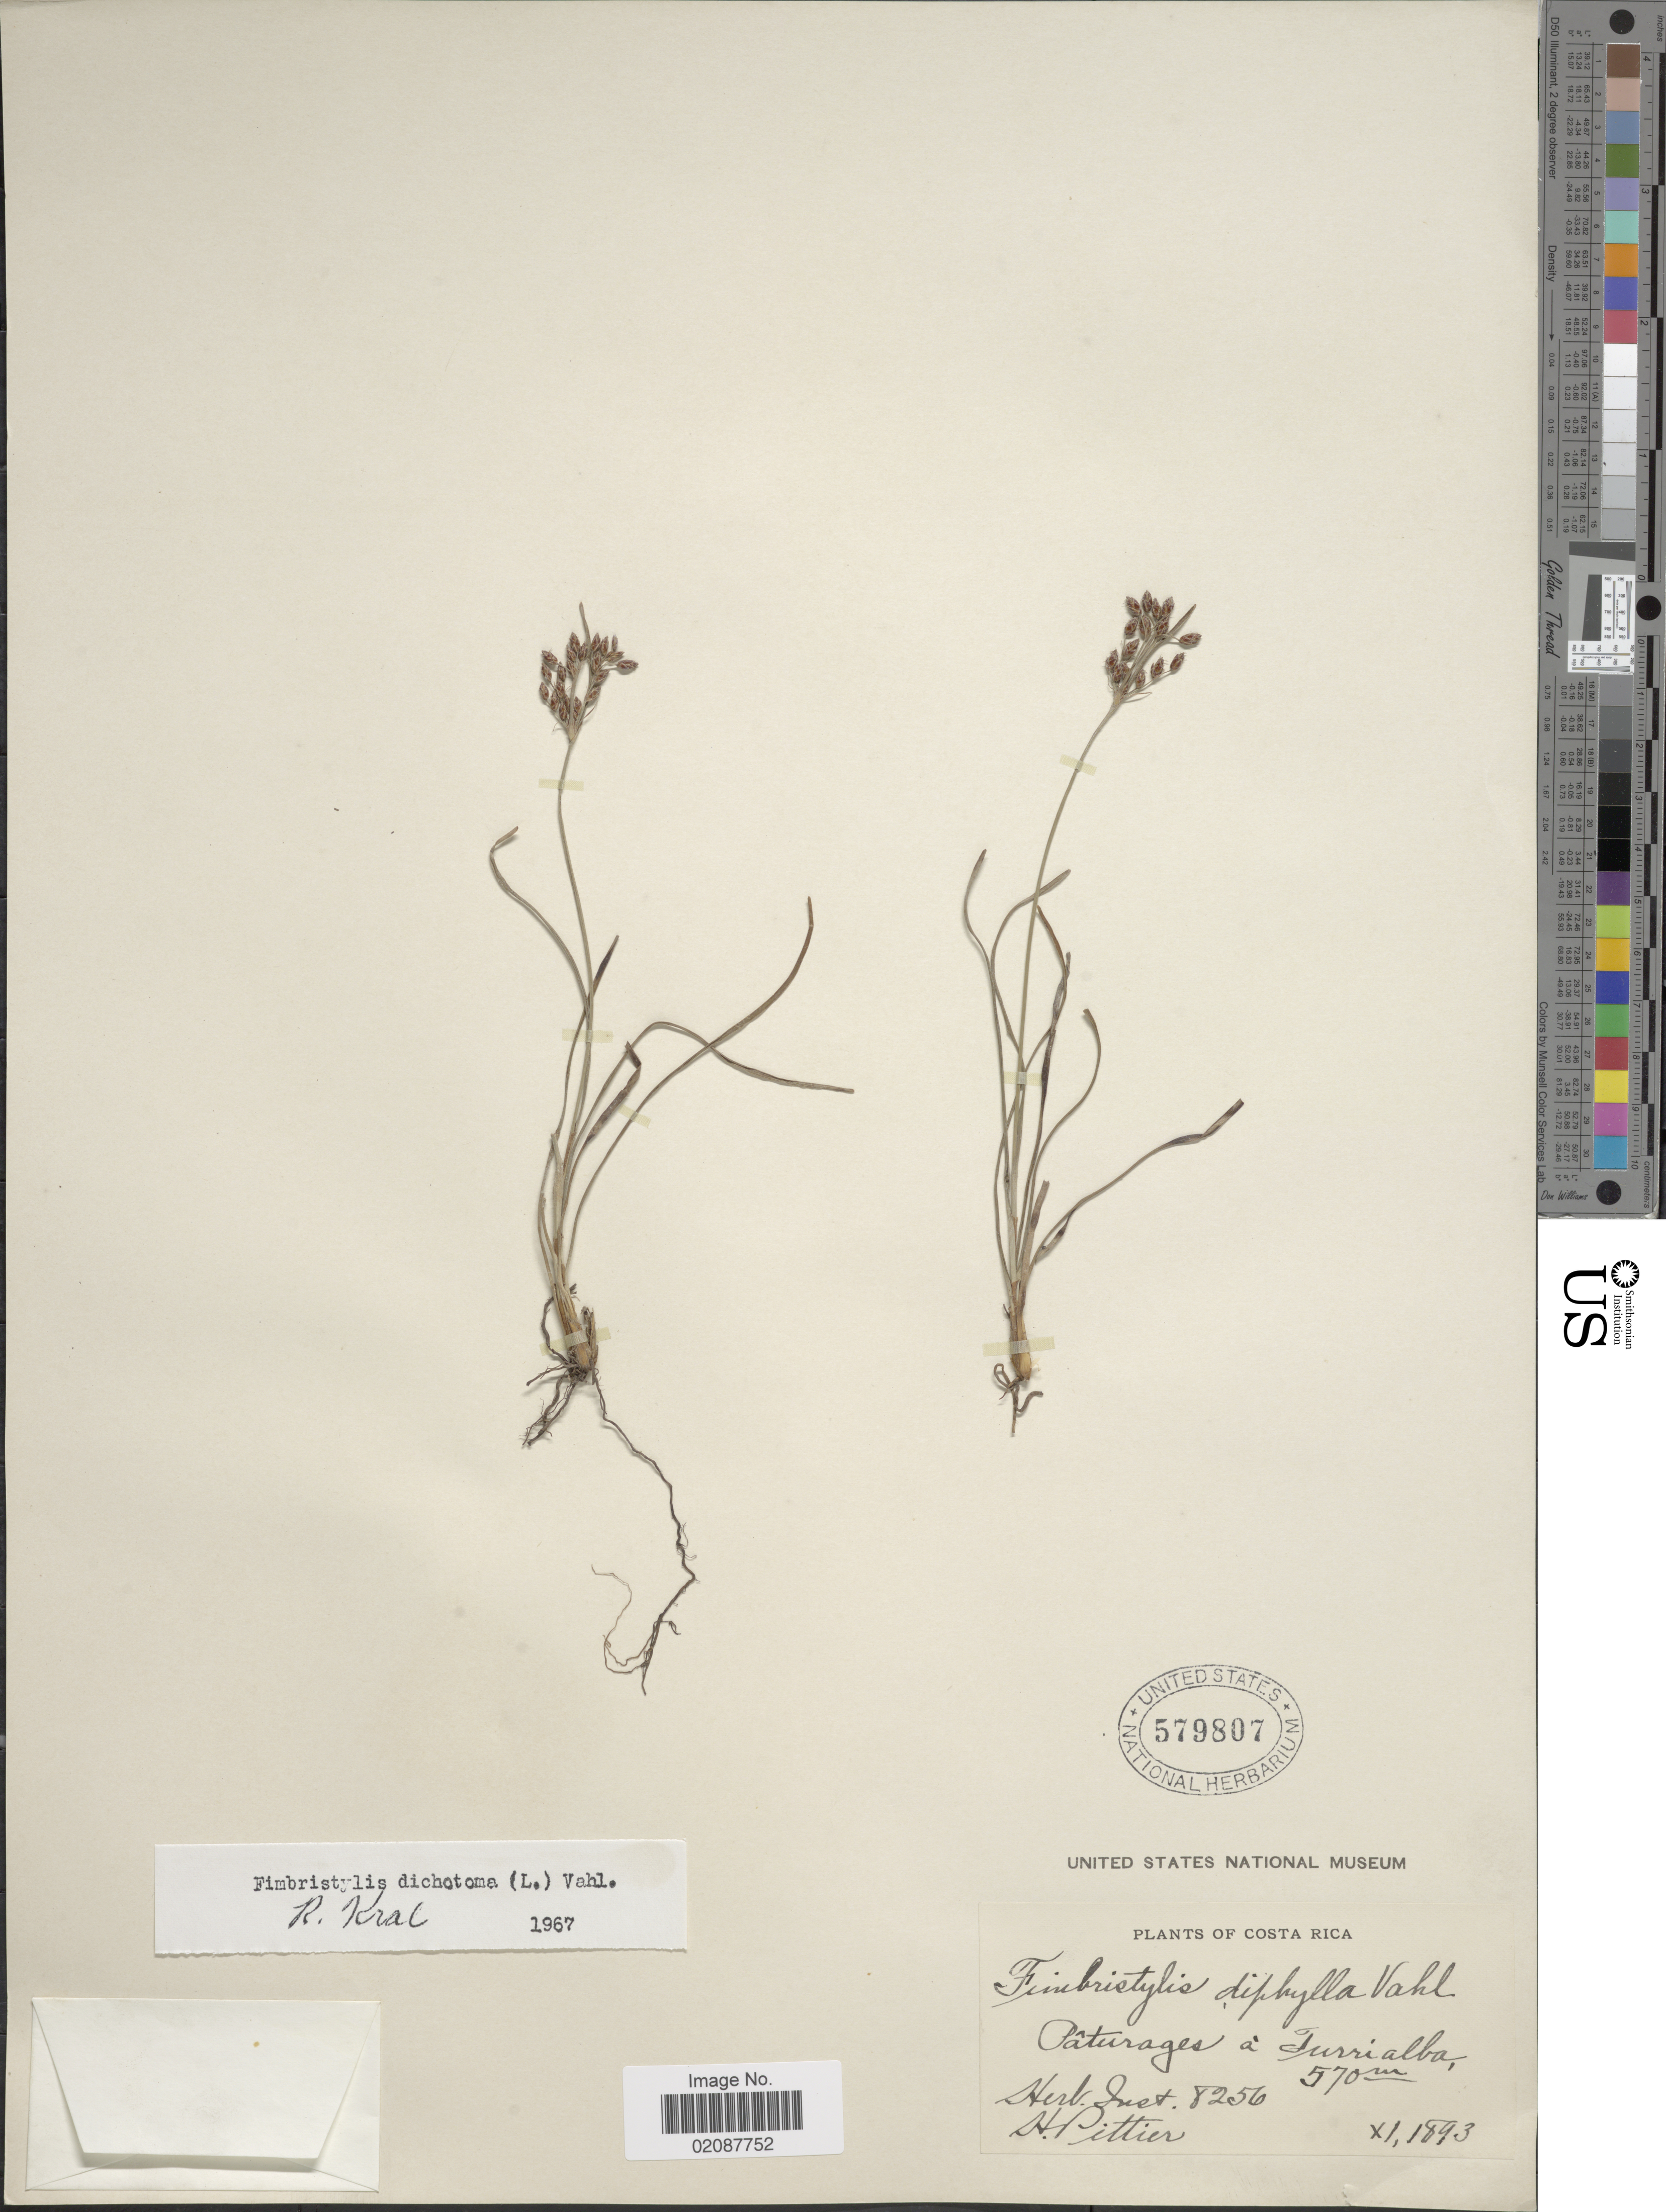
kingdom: Plantae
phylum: Tracheophyta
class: Liliopsida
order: Poales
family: Cyperaceae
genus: Fimbristylis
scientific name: Fimbristylis dichotoma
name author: (L.) Vahl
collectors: H. F. Pittier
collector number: herb. Inst. 8256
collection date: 1893-11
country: Costa Rica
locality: Paturages a Turrialba.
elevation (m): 570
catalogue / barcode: US 579807